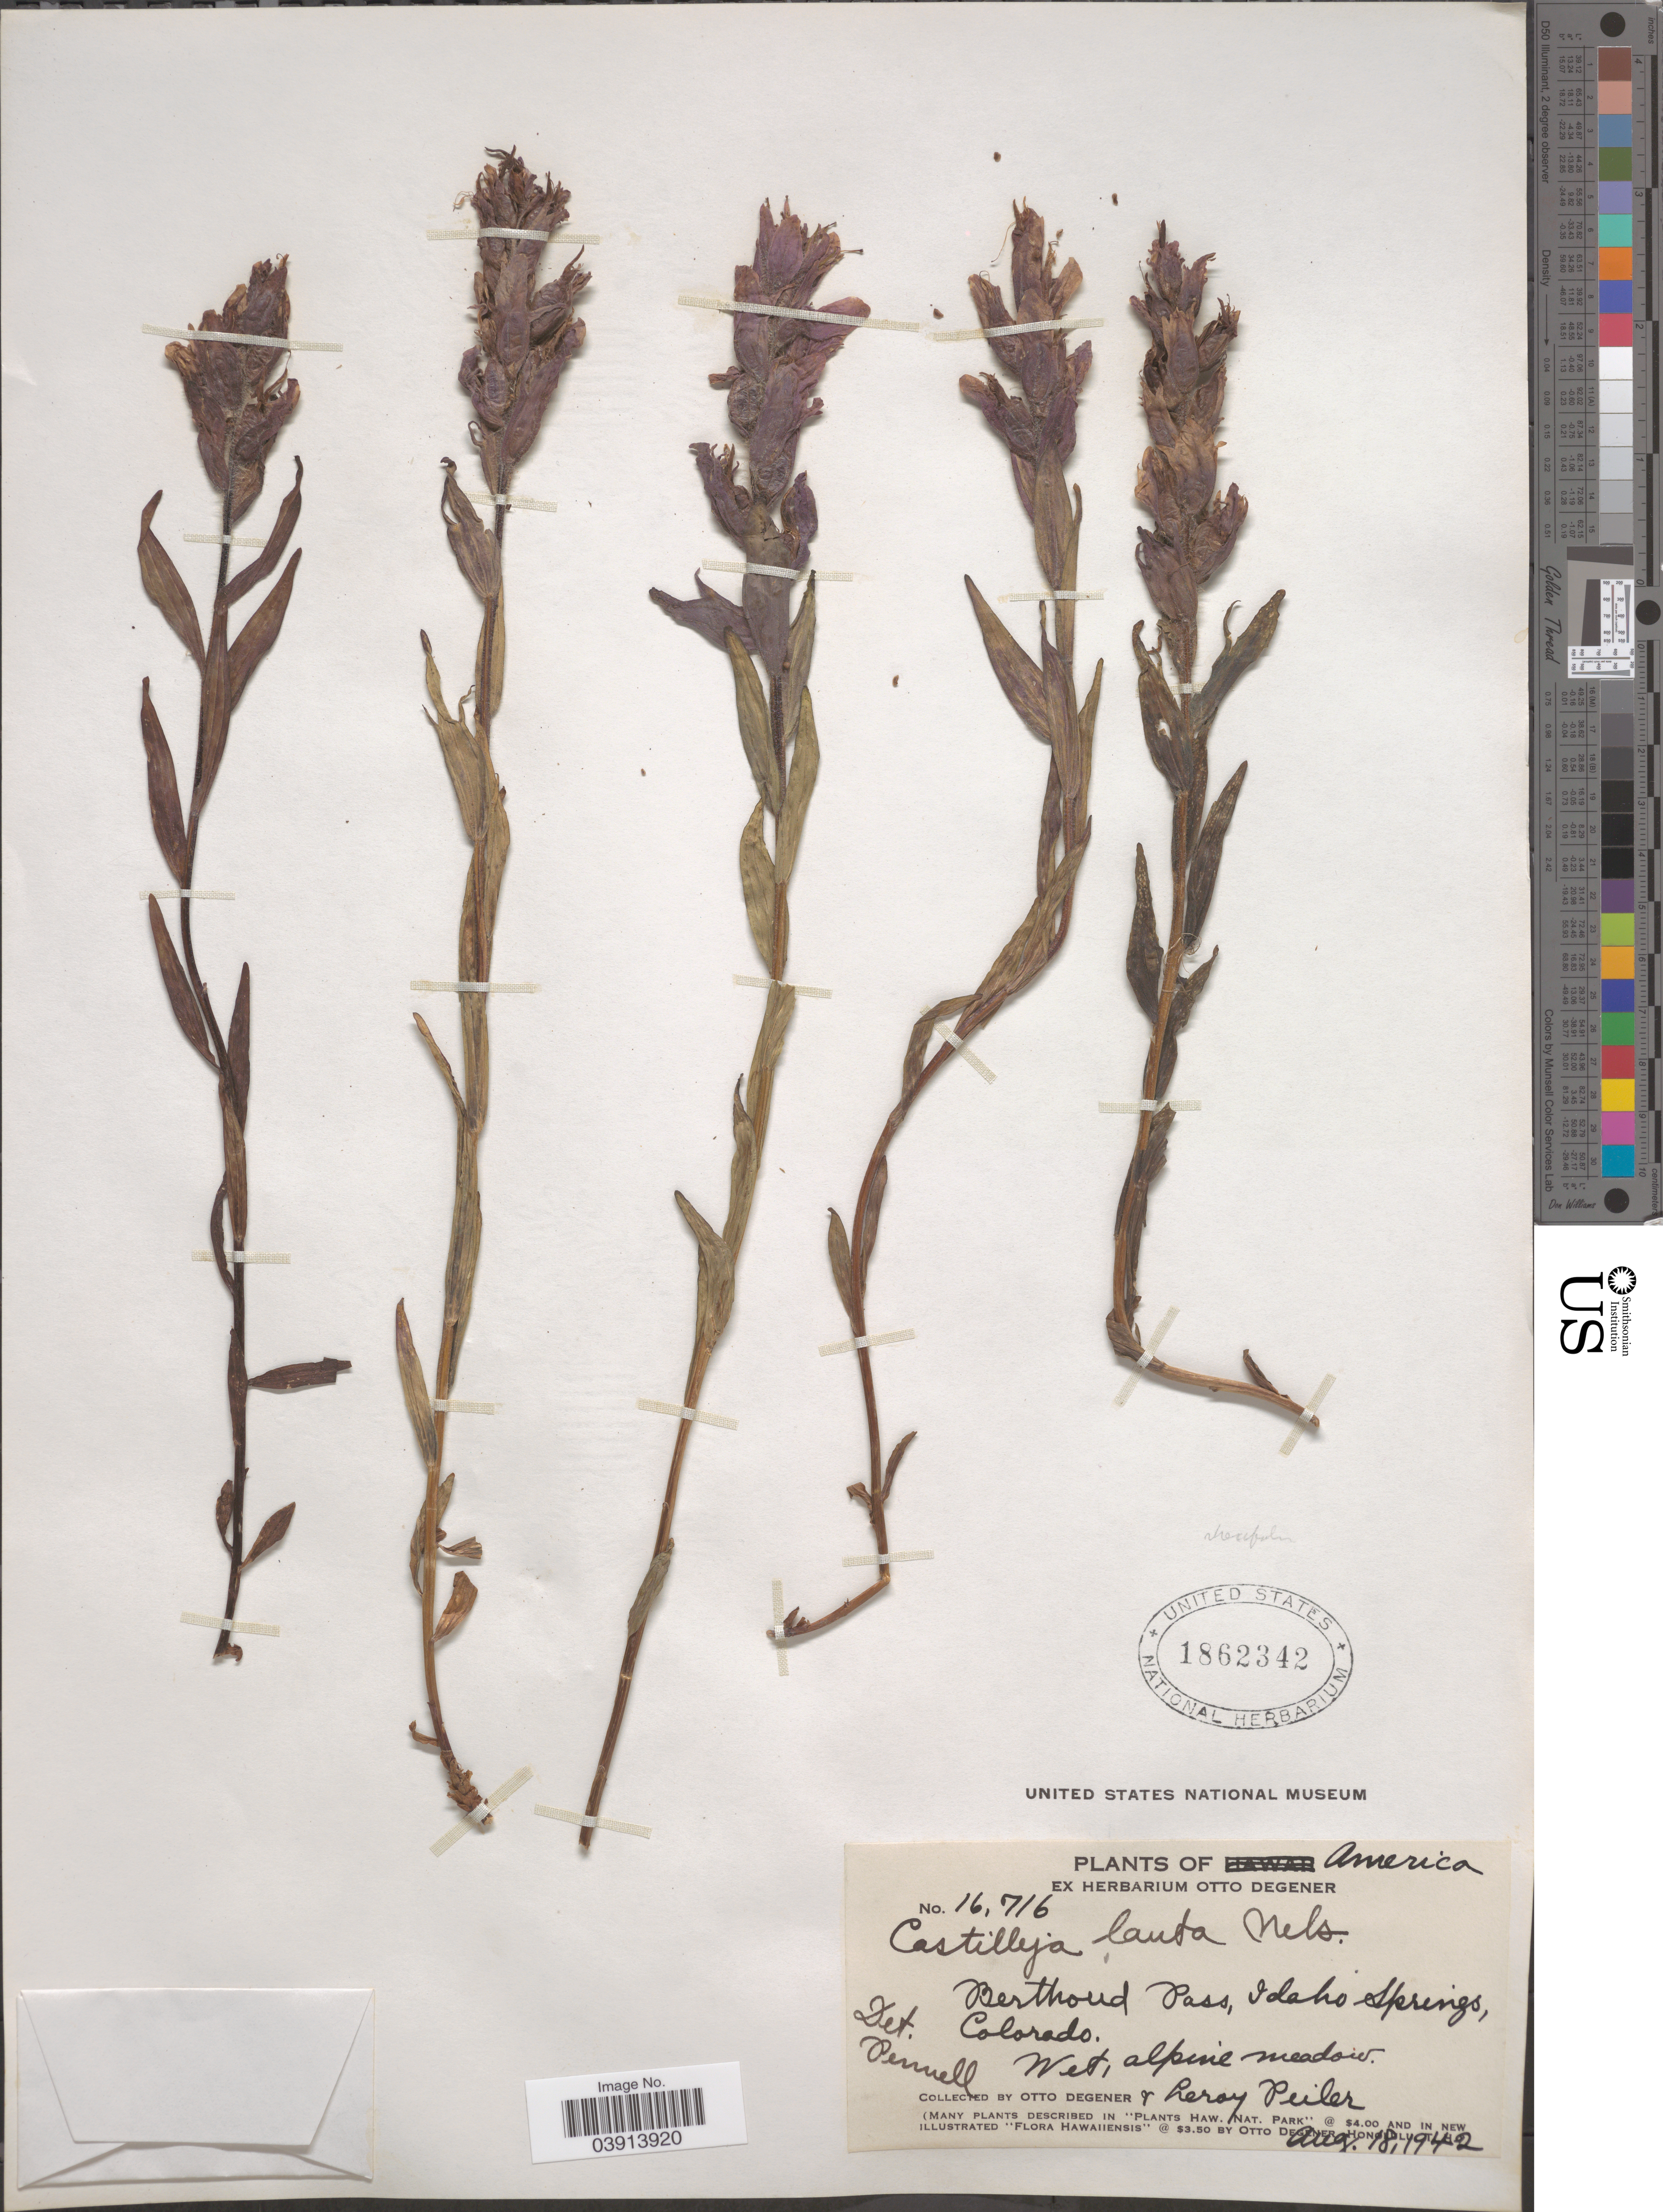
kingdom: Plantae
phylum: Tracheophyta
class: Magnoliopsida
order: Lamiales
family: Orobanchaceae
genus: Castilleja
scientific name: Castilleja rhexiifolia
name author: Rydb.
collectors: O. Degener & L. Peiler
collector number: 16716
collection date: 1942-08-18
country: United States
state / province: Colorado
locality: Berthoud Pass, Idaho Springs.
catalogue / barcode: US 1862342